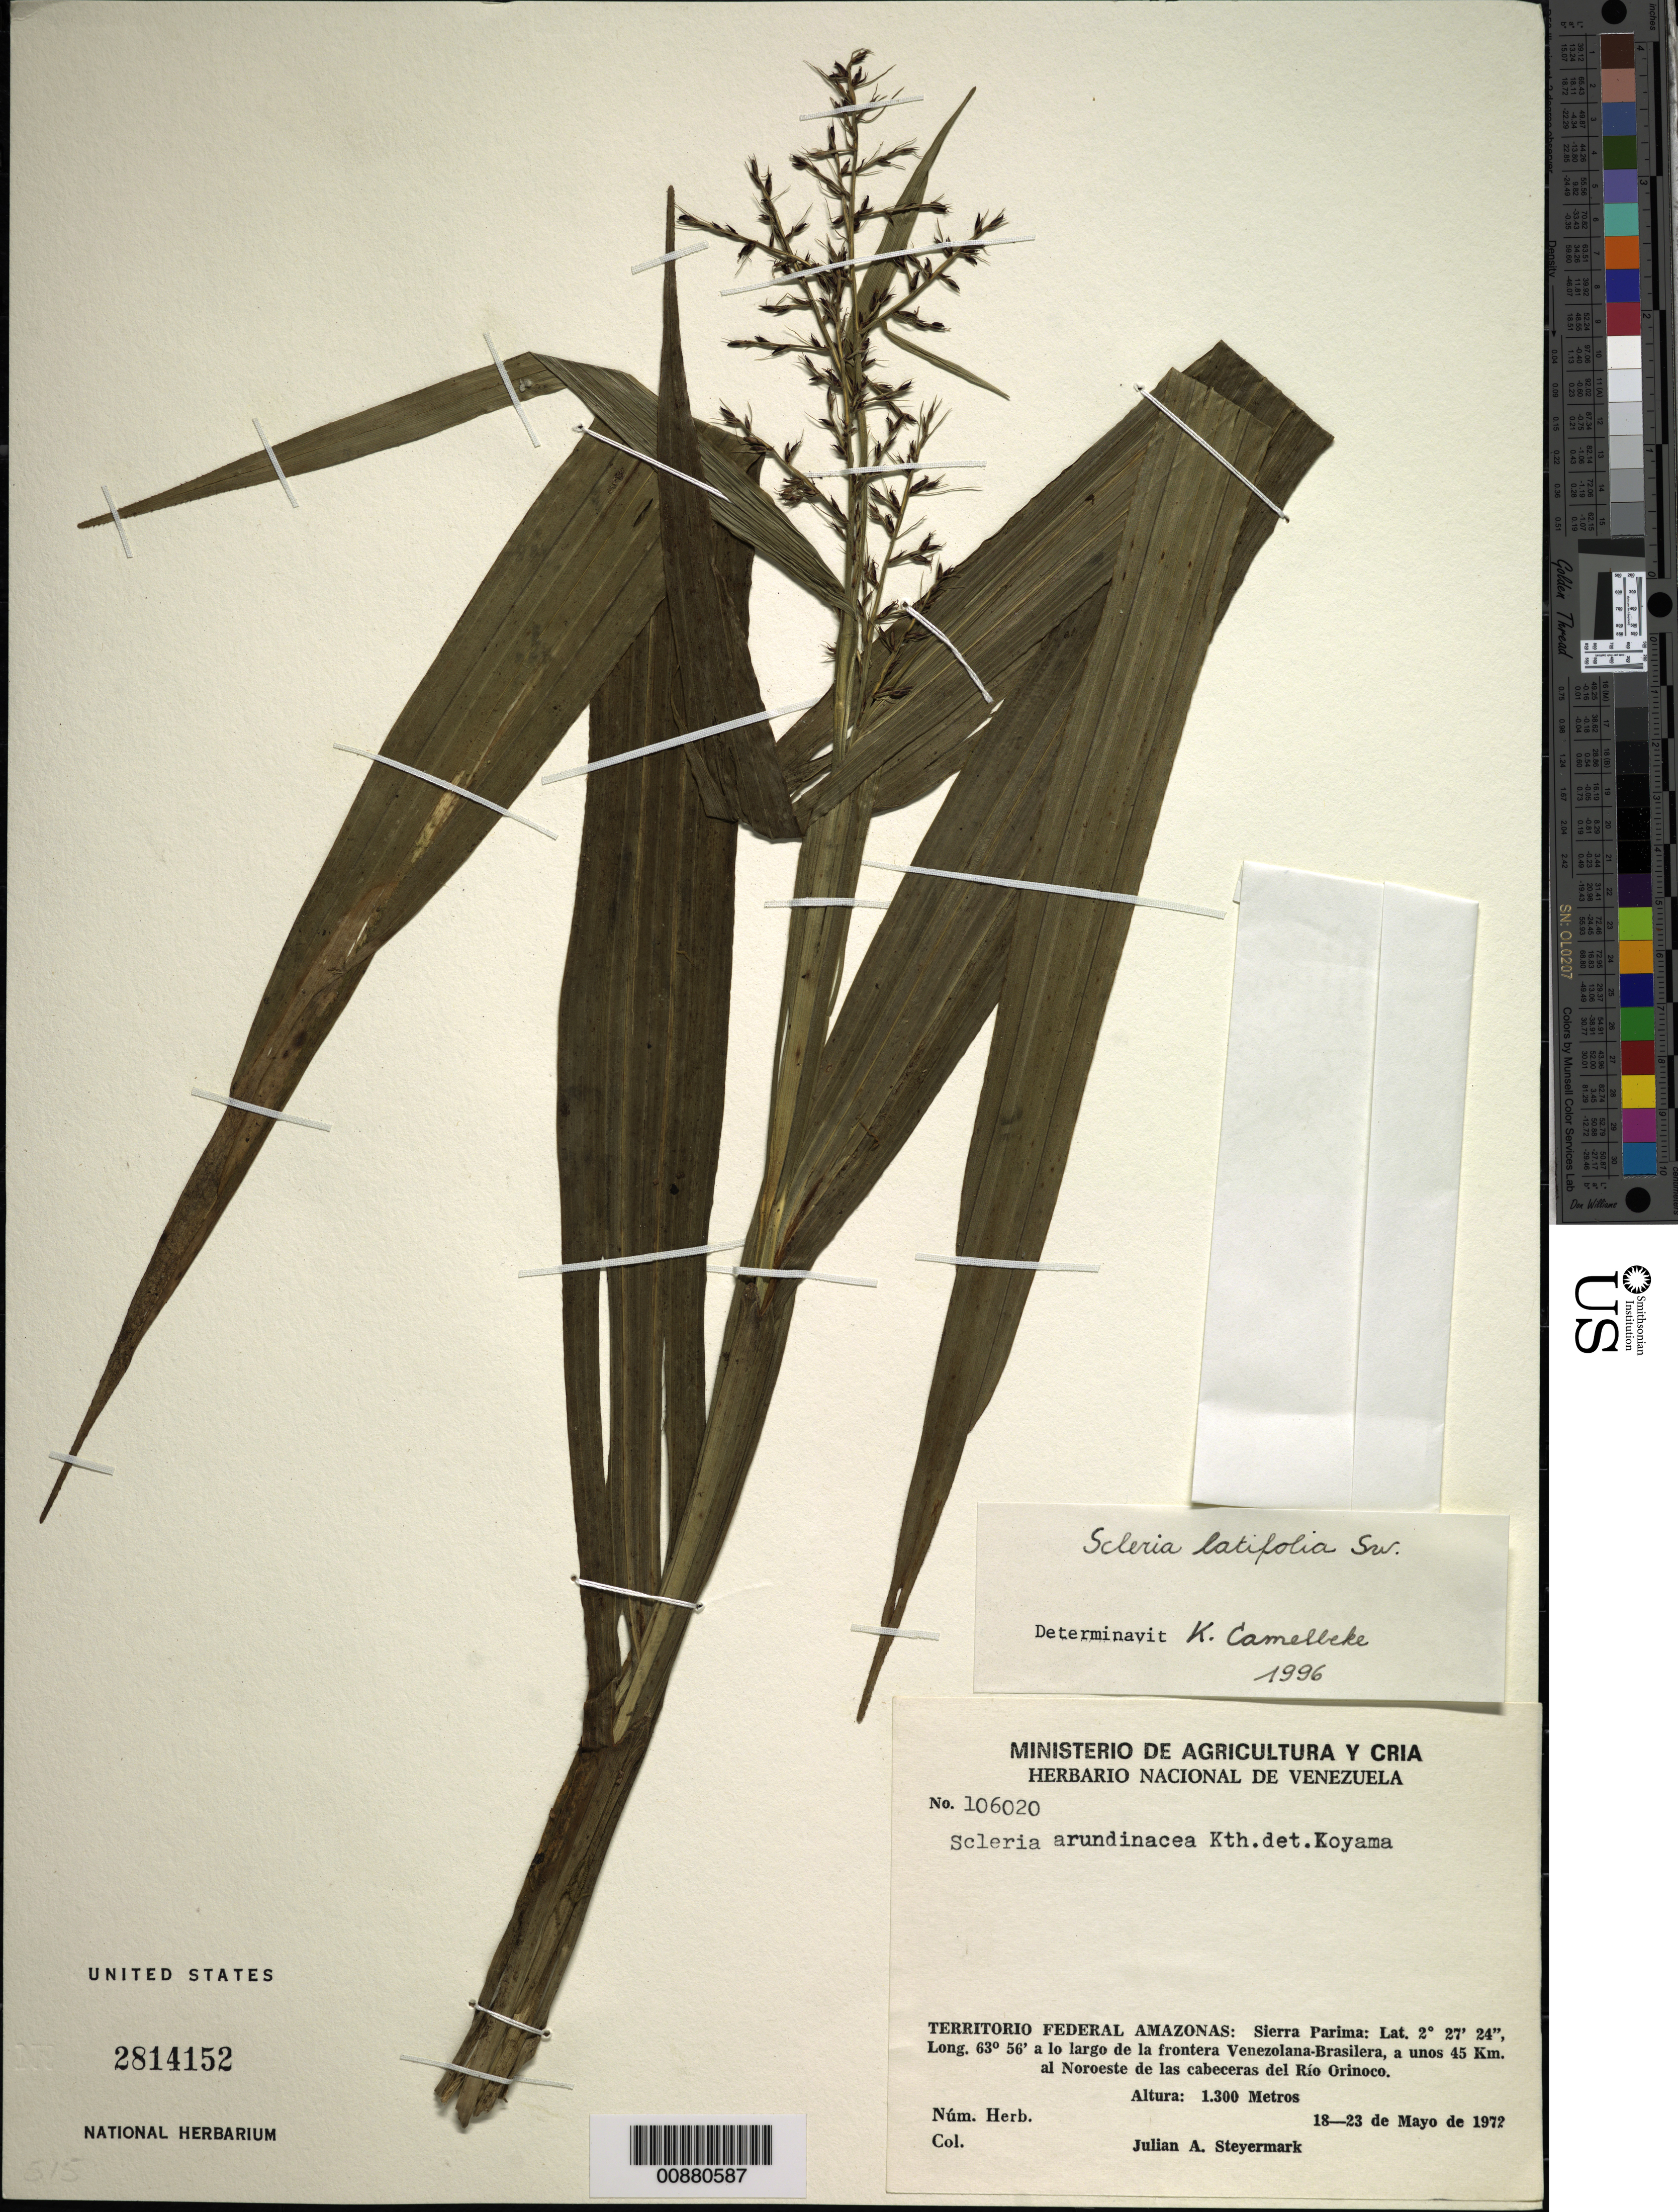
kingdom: Plantae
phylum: Tracheophyta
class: Liliopsida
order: Poales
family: Cyperaceae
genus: Scleria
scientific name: Scleria latifolia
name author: Sw.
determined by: Camelbeke, K.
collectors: J. Steyermark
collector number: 106020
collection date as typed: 18-May-72 to 23-May-72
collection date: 1972-05-18/1972-05-23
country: Venezuela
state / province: Amazonas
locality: Sierra Parima, la frontera Venezolana-Brasilera, a unos 45 km al noroeste de las cabeceras del Río Orinoco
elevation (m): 1300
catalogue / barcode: US 2814152